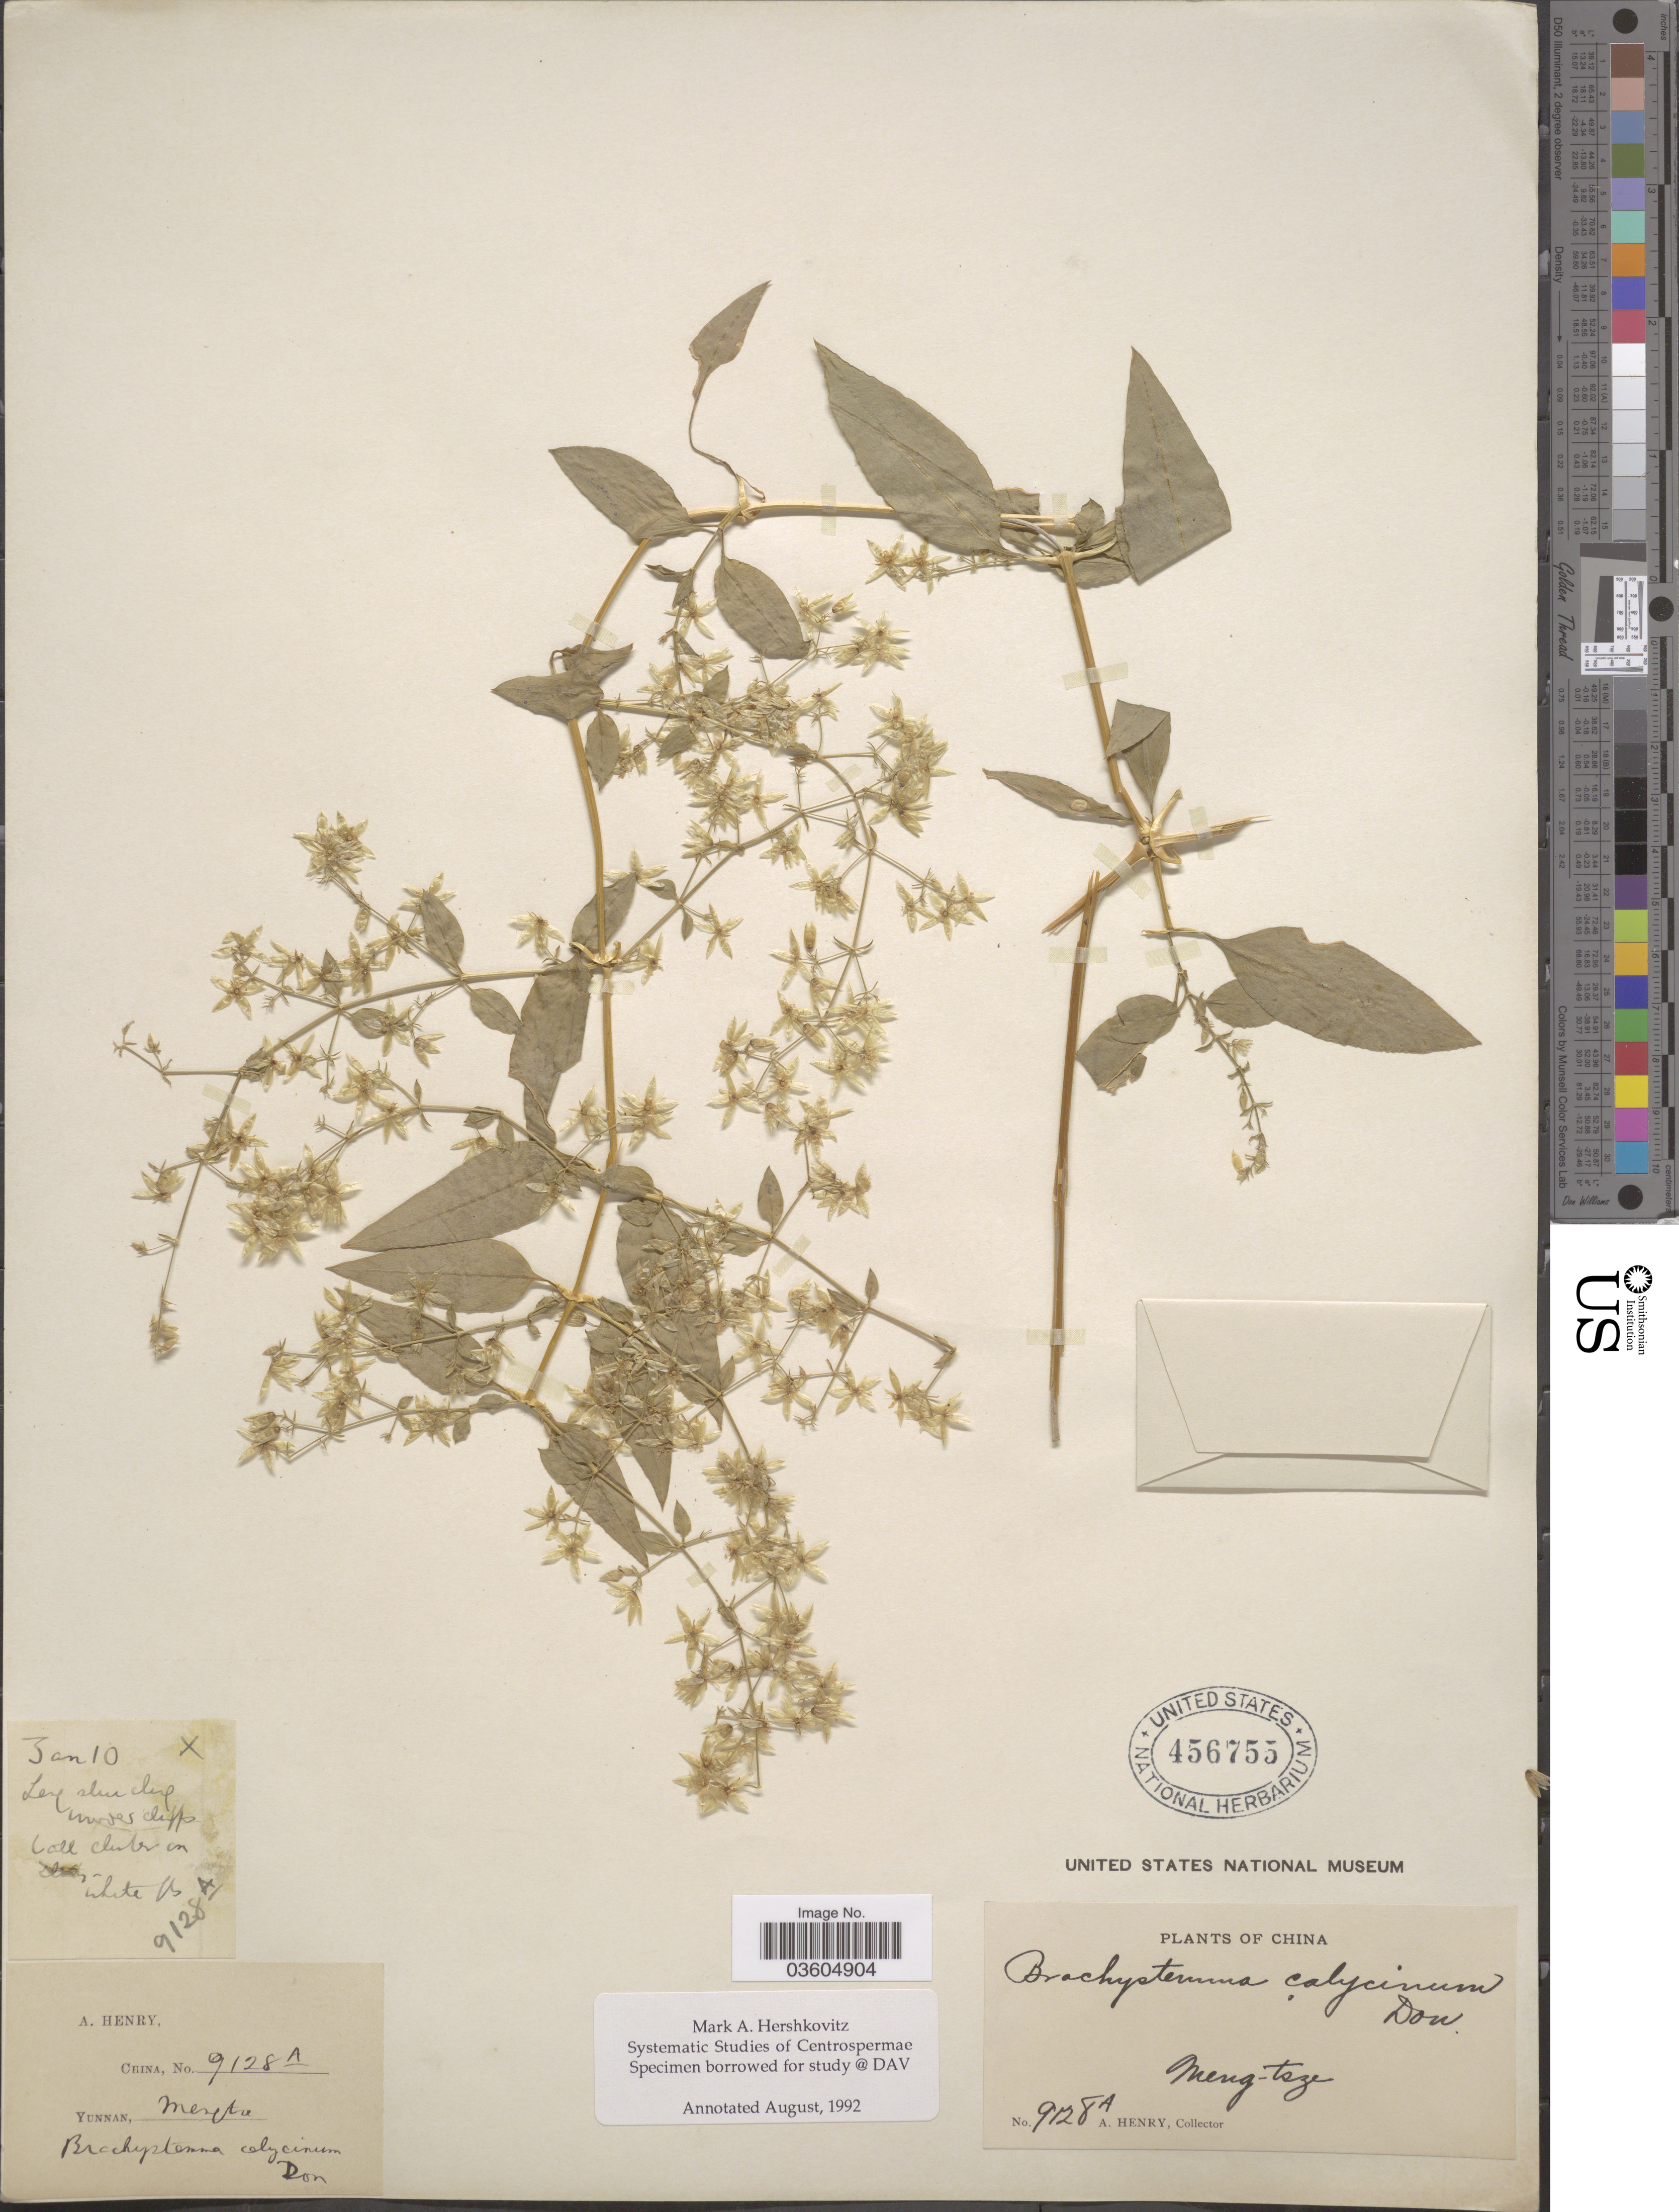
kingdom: Plantae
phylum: Tracheophyta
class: Magnoliopsida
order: Caryophyllales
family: Caryophyllaceae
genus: Brachystemma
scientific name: Brachystemma calycinum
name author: D. Don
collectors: A. Henry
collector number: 9128 A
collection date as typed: Transcribed d/m/y: /1/10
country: China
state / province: Yunnan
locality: Meng-tsze. Leng shu cheng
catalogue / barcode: US 456755